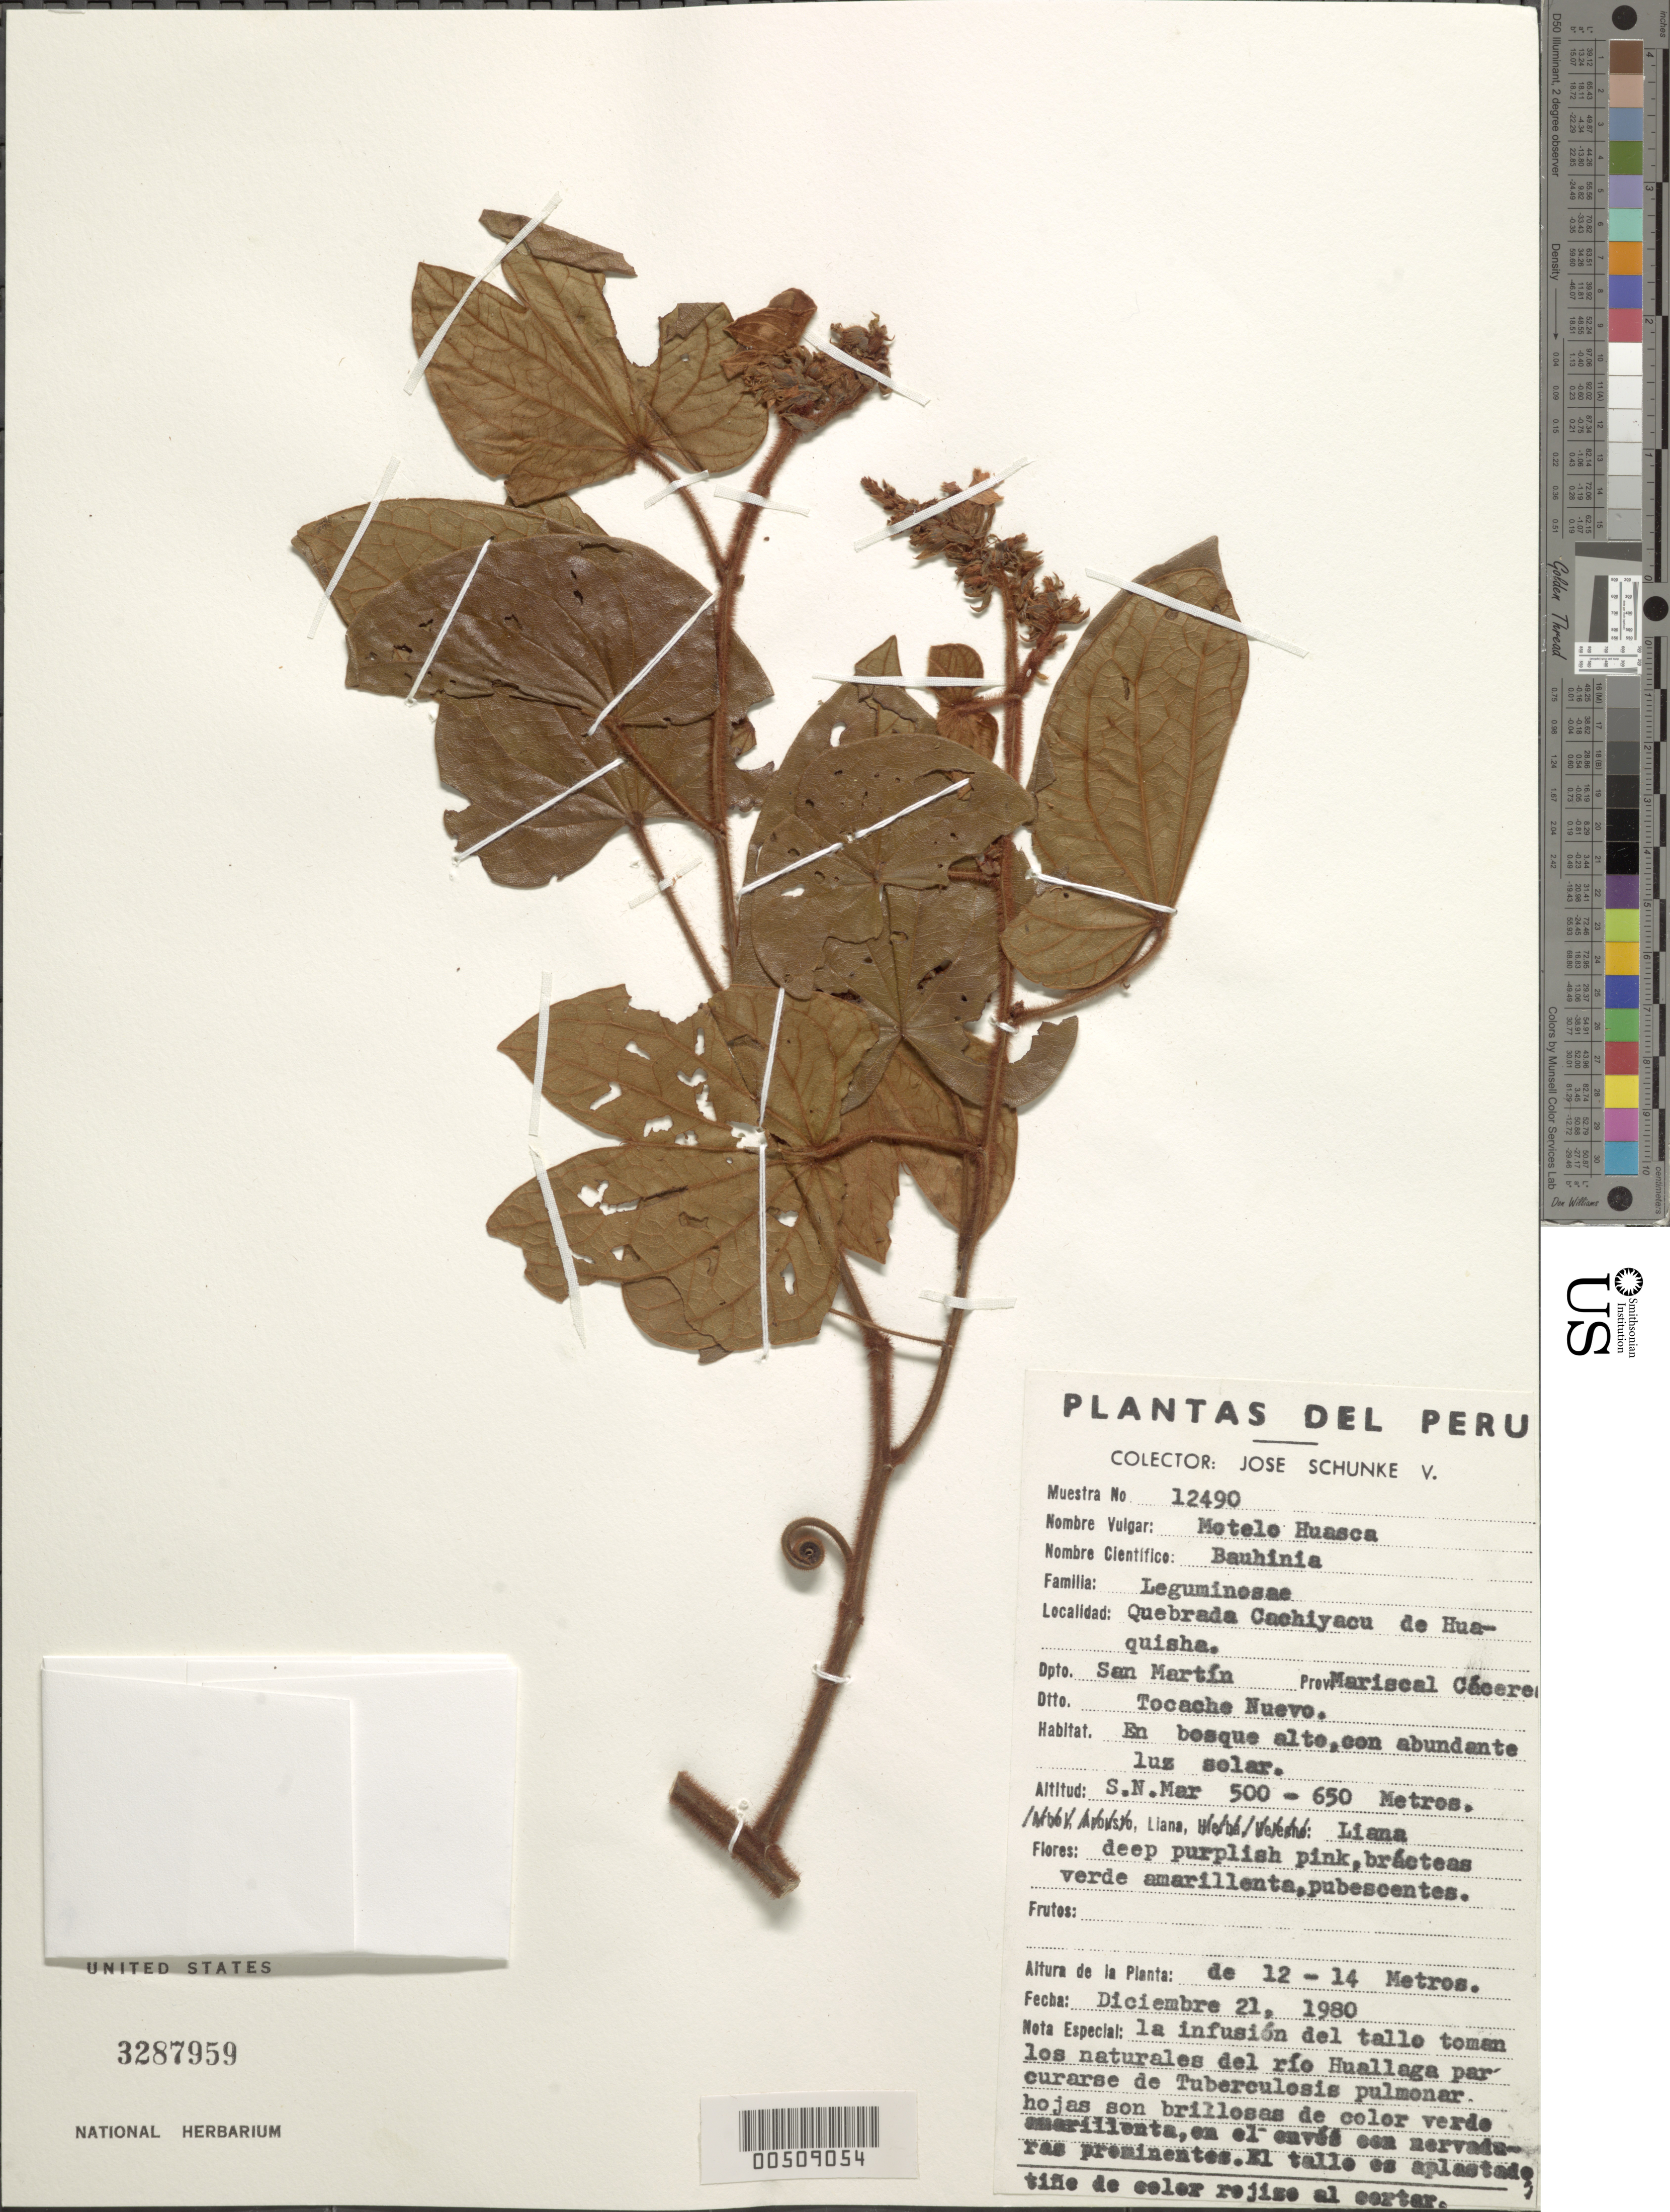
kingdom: Plantae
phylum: Tracheophyta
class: Magnoliopsida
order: Fabales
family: Fabaceae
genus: Bauhinia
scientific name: Bauhinia sp.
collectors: J. Schunke Vigo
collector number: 12490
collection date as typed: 21 Dec 1980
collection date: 1980-12-21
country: Peru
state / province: San Martín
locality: Mariscal cacere, tocache nuevo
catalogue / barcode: US 3287959